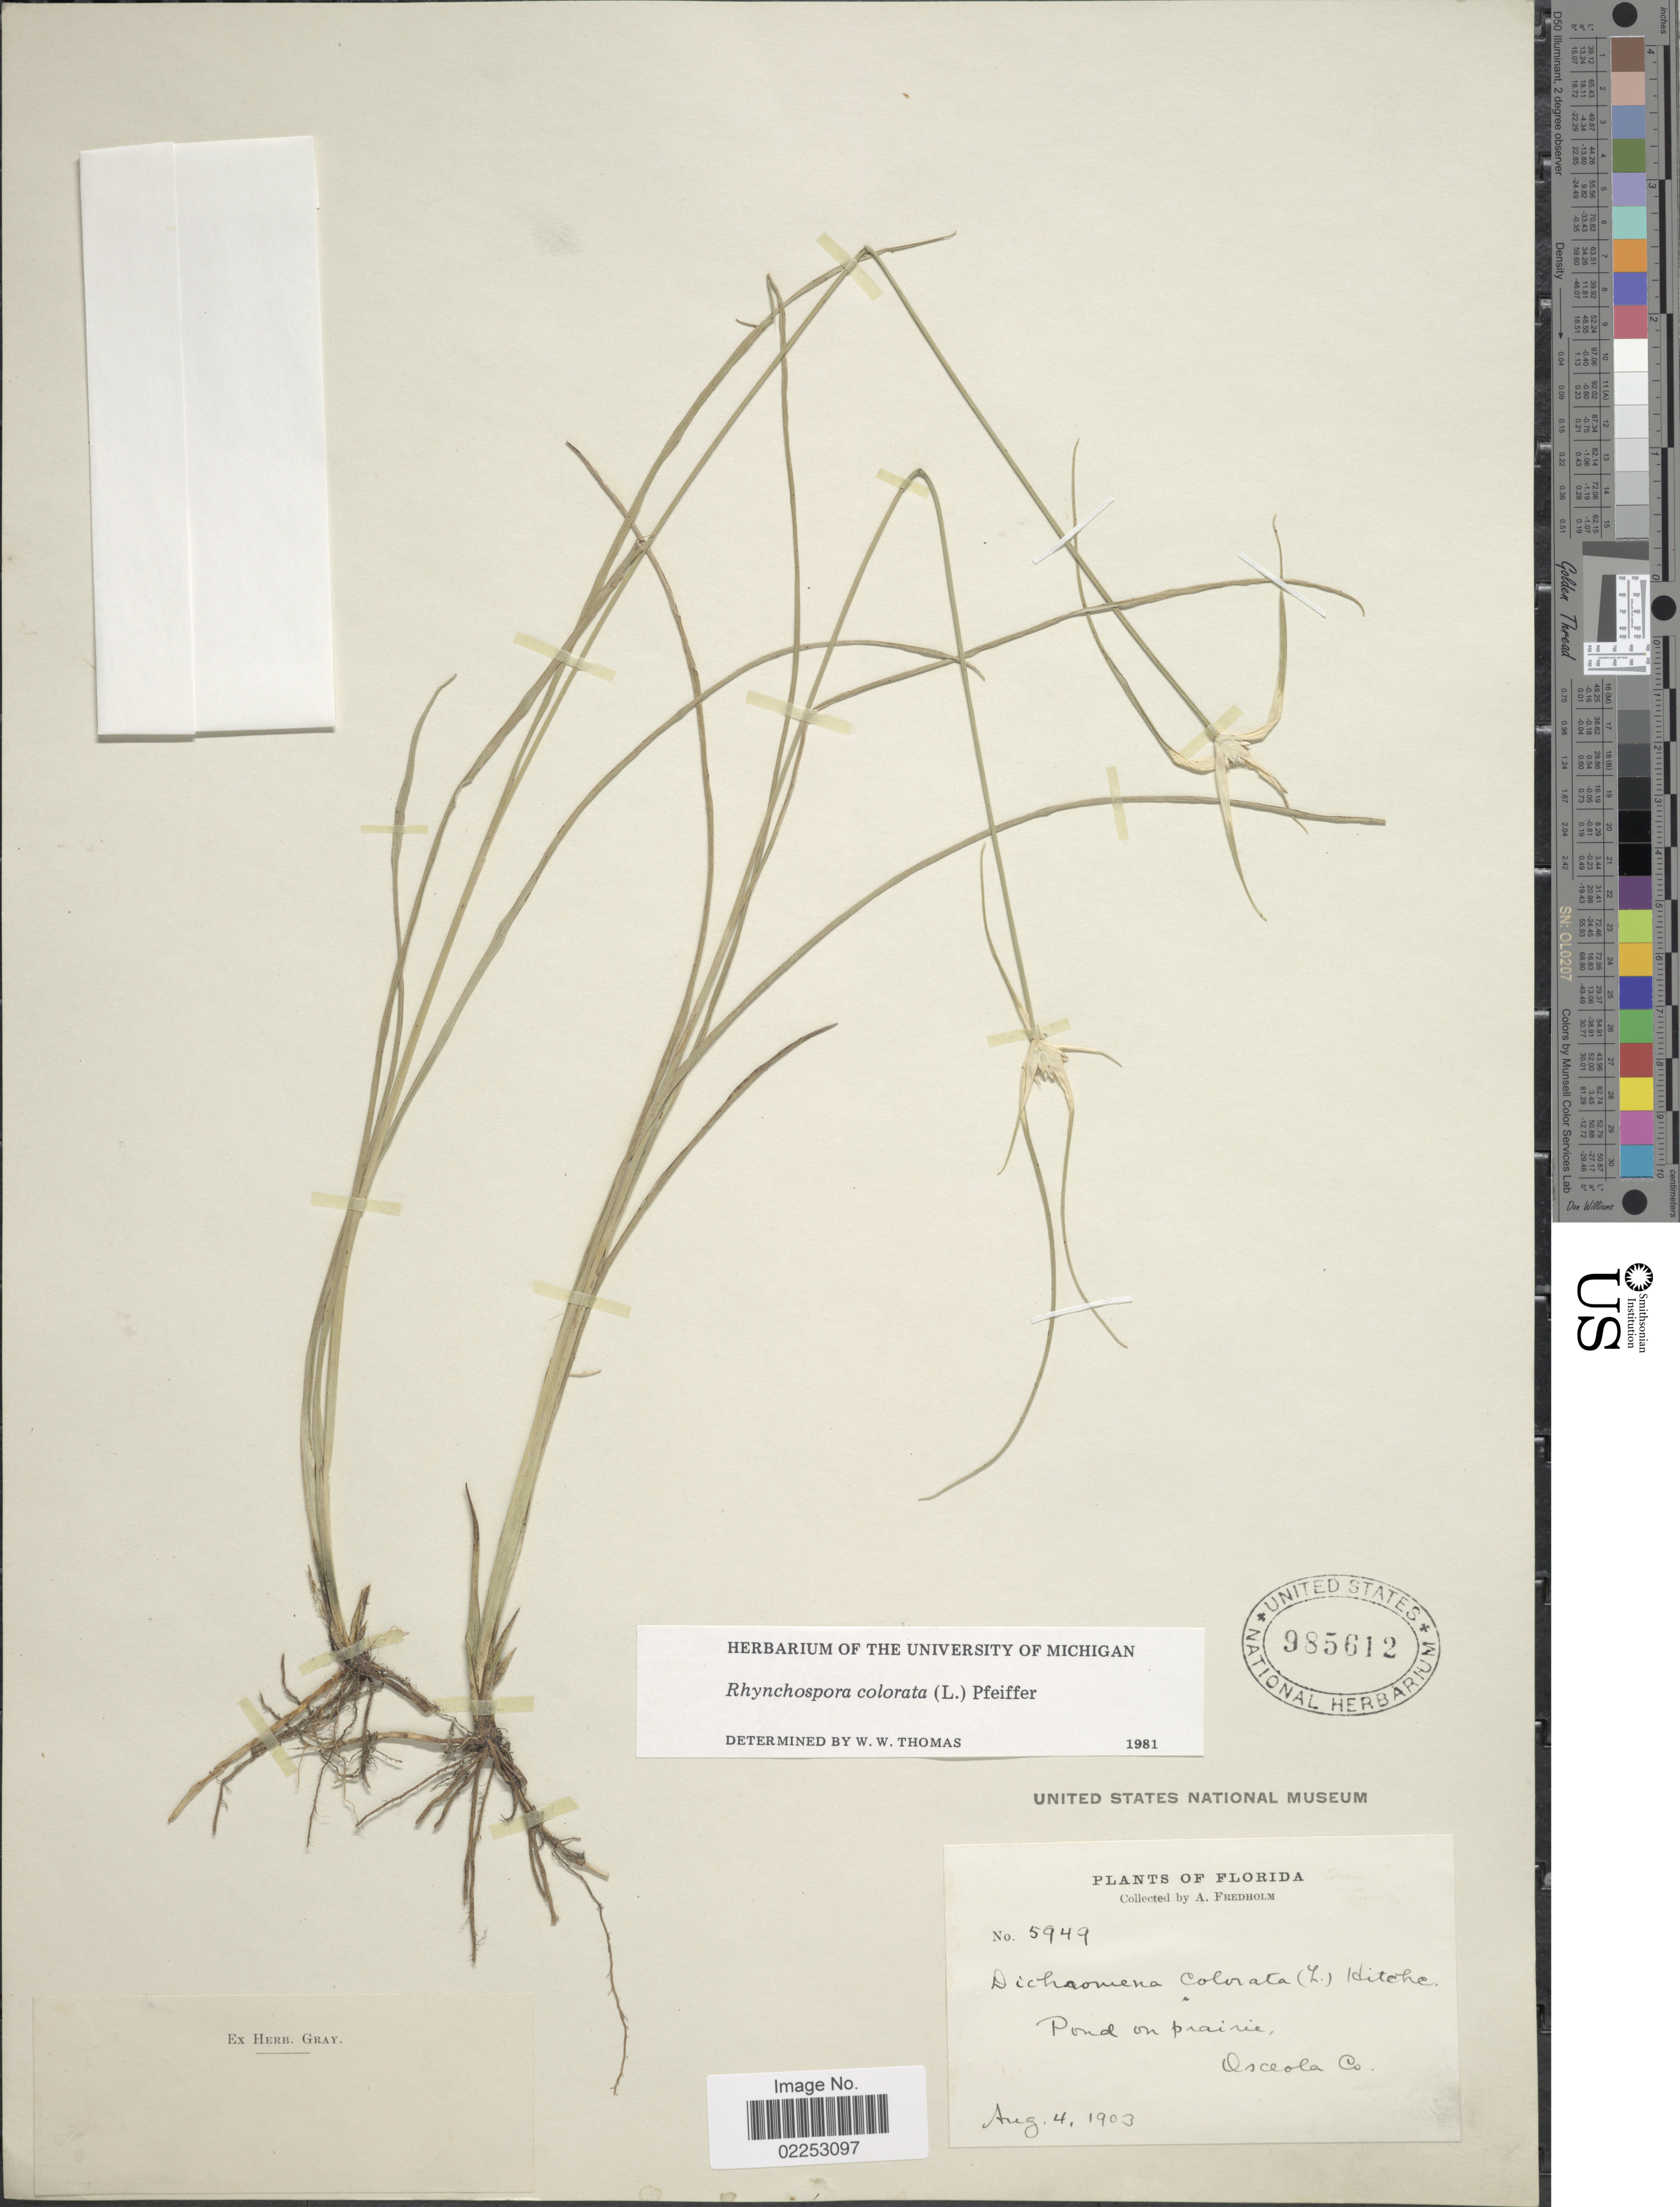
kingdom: Plantae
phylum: Tracheophyta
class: Liliopsida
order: Poales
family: Cyperaceae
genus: Rhynchospora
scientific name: Rhynchospora colorata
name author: (L.) H. Pfeiff.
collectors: A. Fredholm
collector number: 5949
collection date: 1903-08-04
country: United States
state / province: Florida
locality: Osceola Co.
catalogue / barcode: US 985612